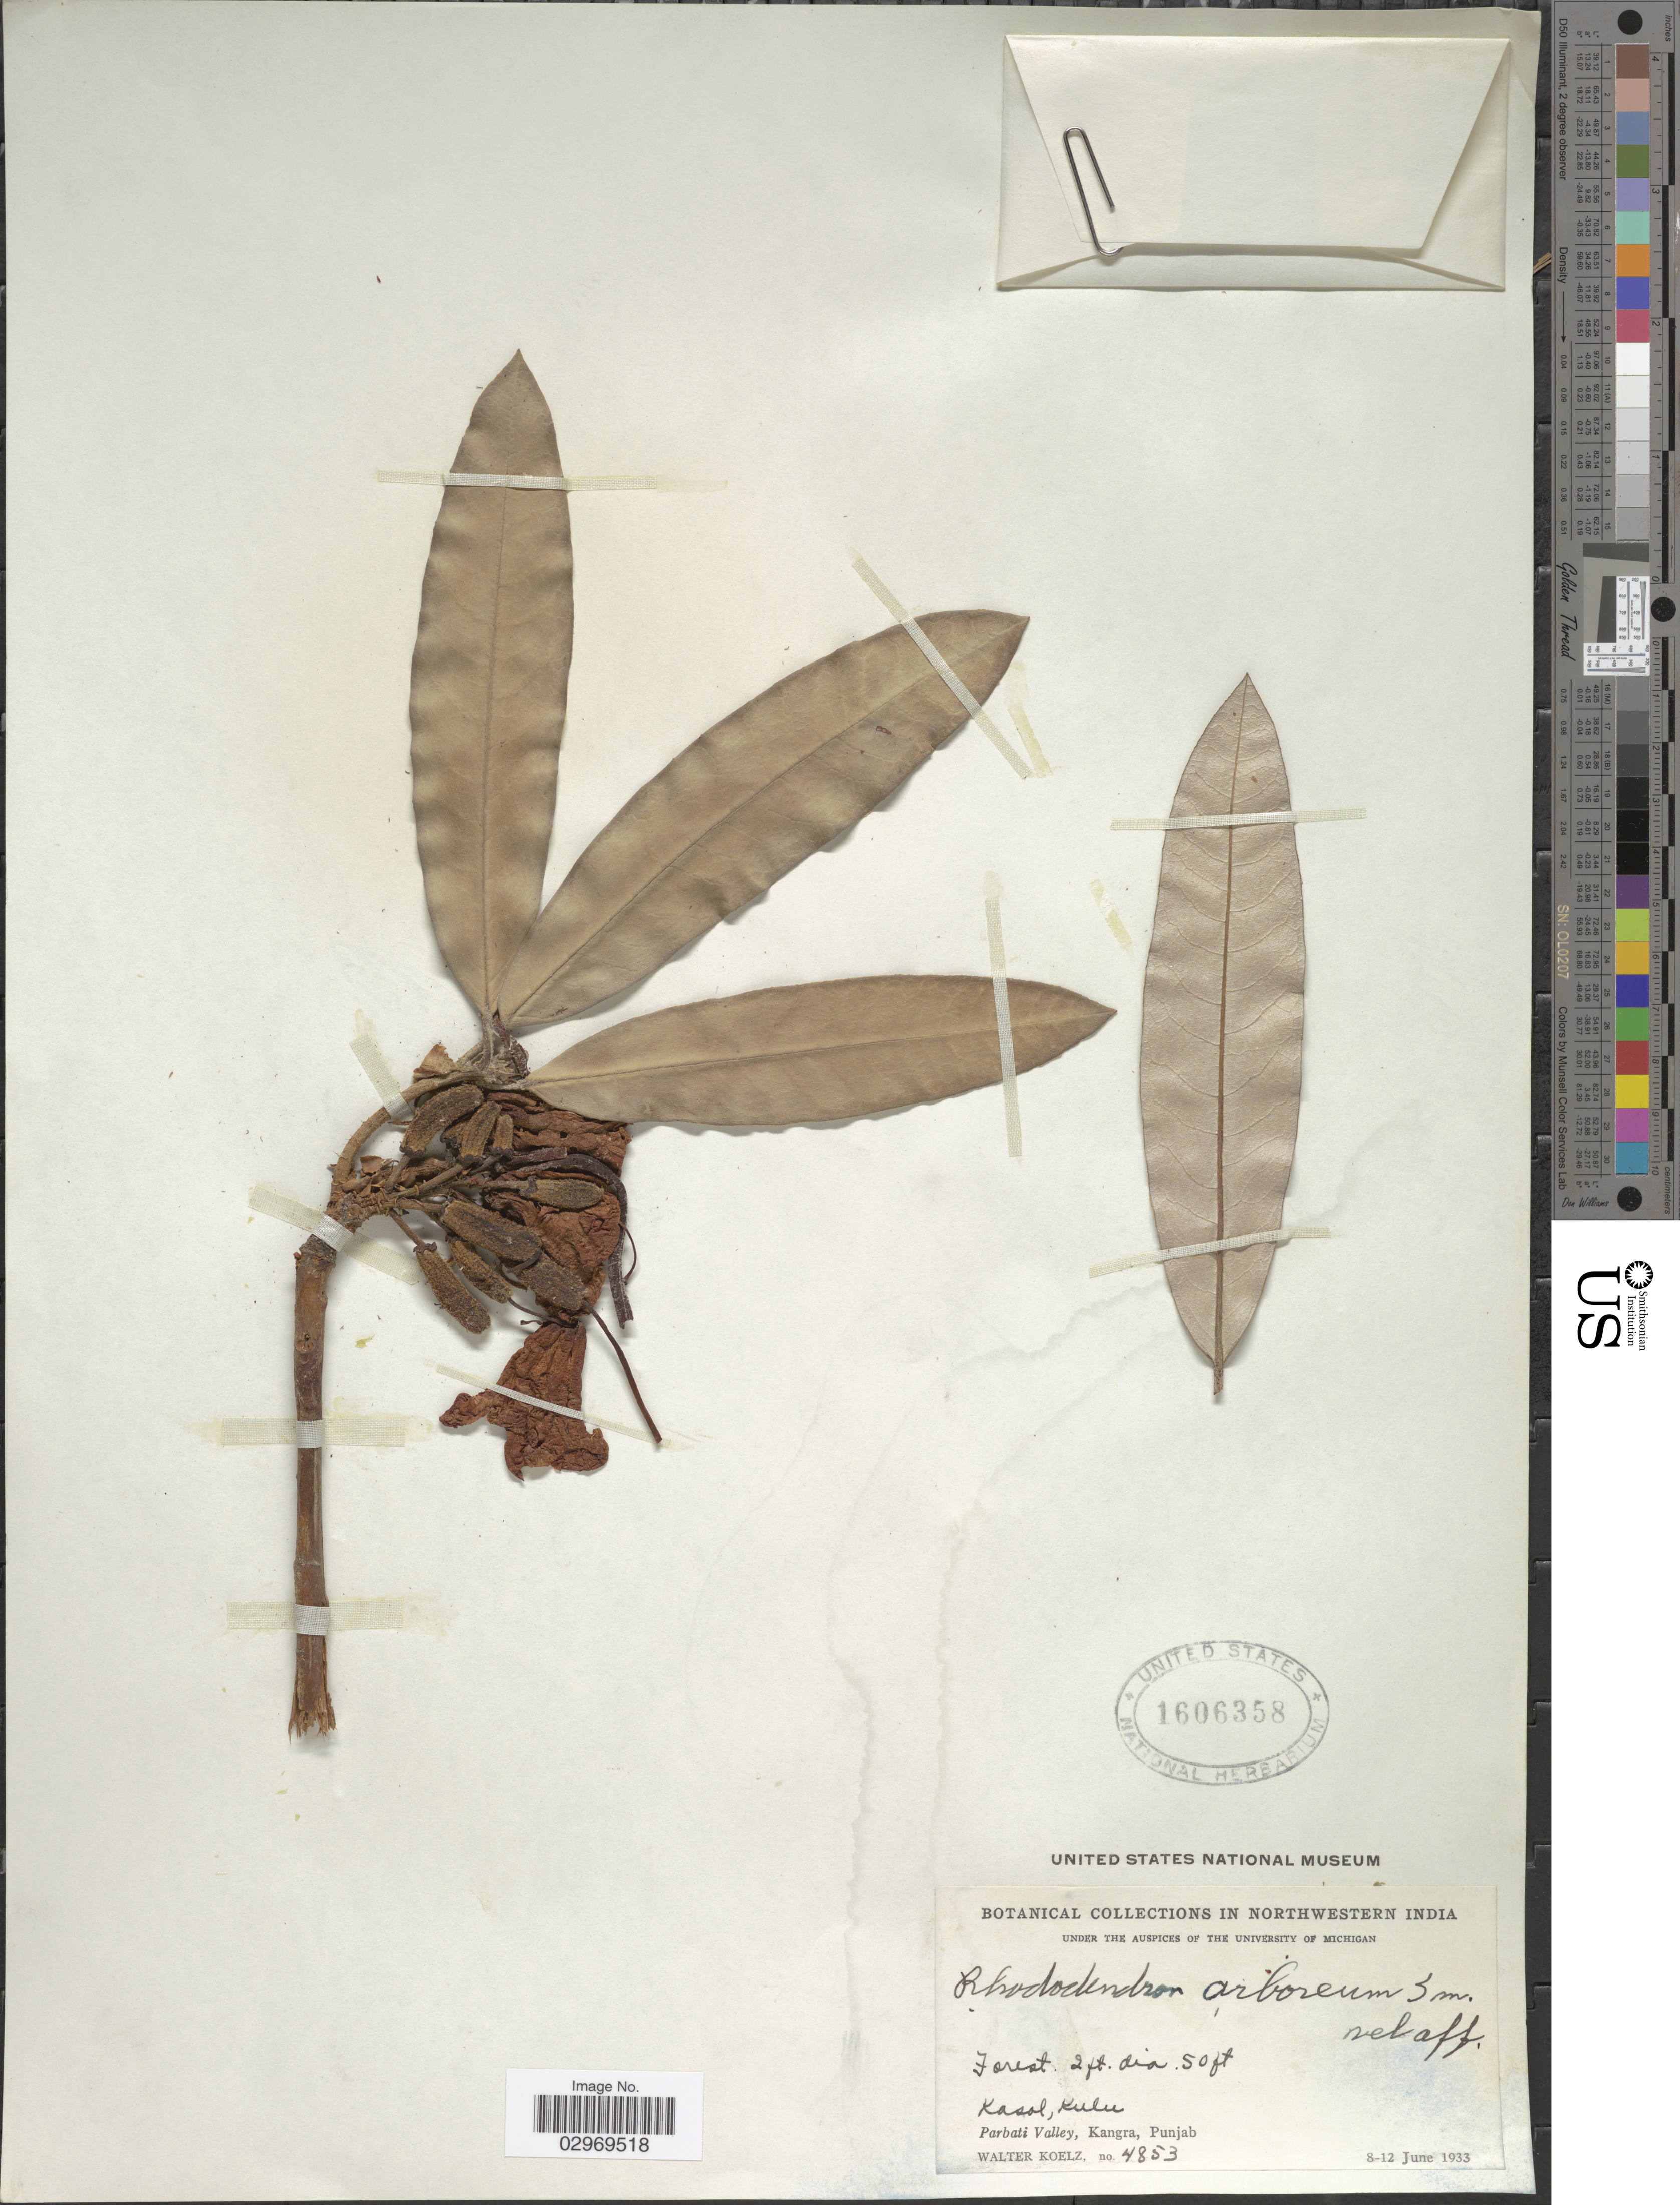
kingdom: Plantae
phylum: Tracheophyta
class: Magnoliopsida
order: Ericales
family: Ericaceae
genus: Rhododendron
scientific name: Rhododendron arboreum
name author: Sm.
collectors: W. N. Koelz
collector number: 4853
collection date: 1933-06-08/1933-06-12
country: India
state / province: Punjab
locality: Northwestern India, Kasol, Kulu, Parbati Valley, Kangra.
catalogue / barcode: US 1606358